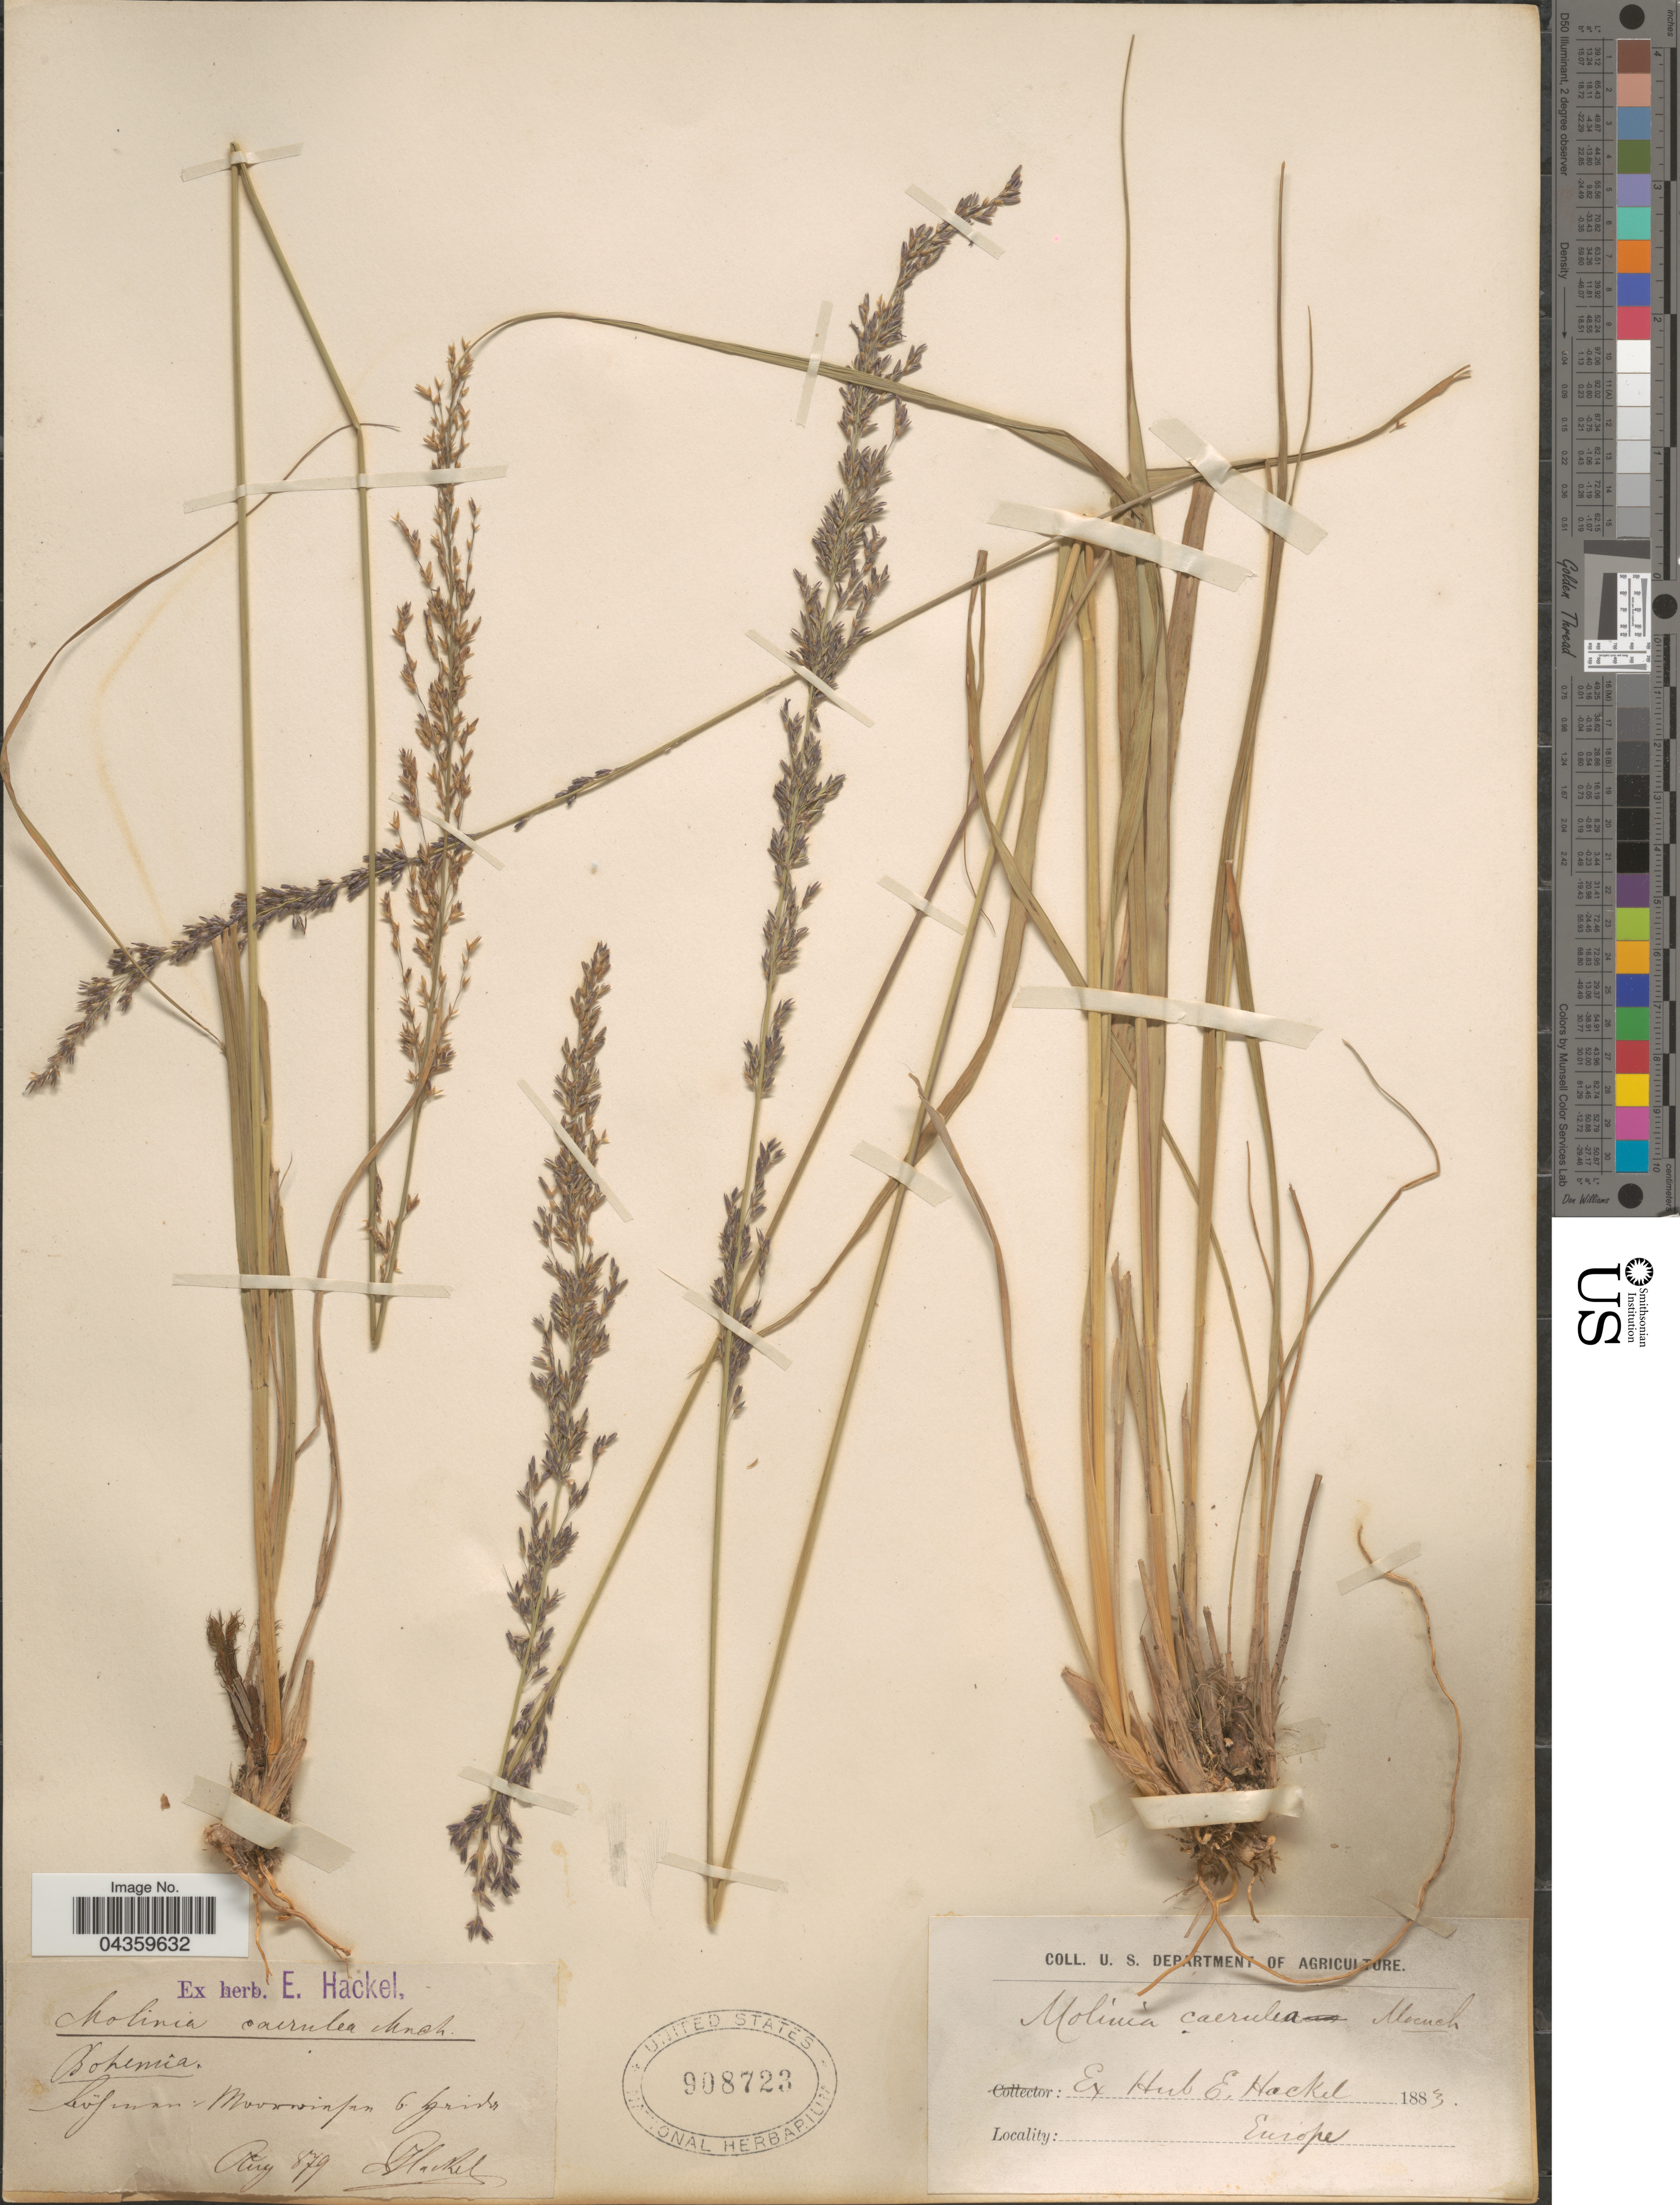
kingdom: Plantae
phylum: Tracheophyta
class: Liliopsida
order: Poales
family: Poaceae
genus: Molinia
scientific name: Molinia caerulea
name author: (L.) Moench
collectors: -. Hackel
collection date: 1879-08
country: Czechia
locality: Bohemia. [illegible text]. Europe.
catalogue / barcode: US 908723